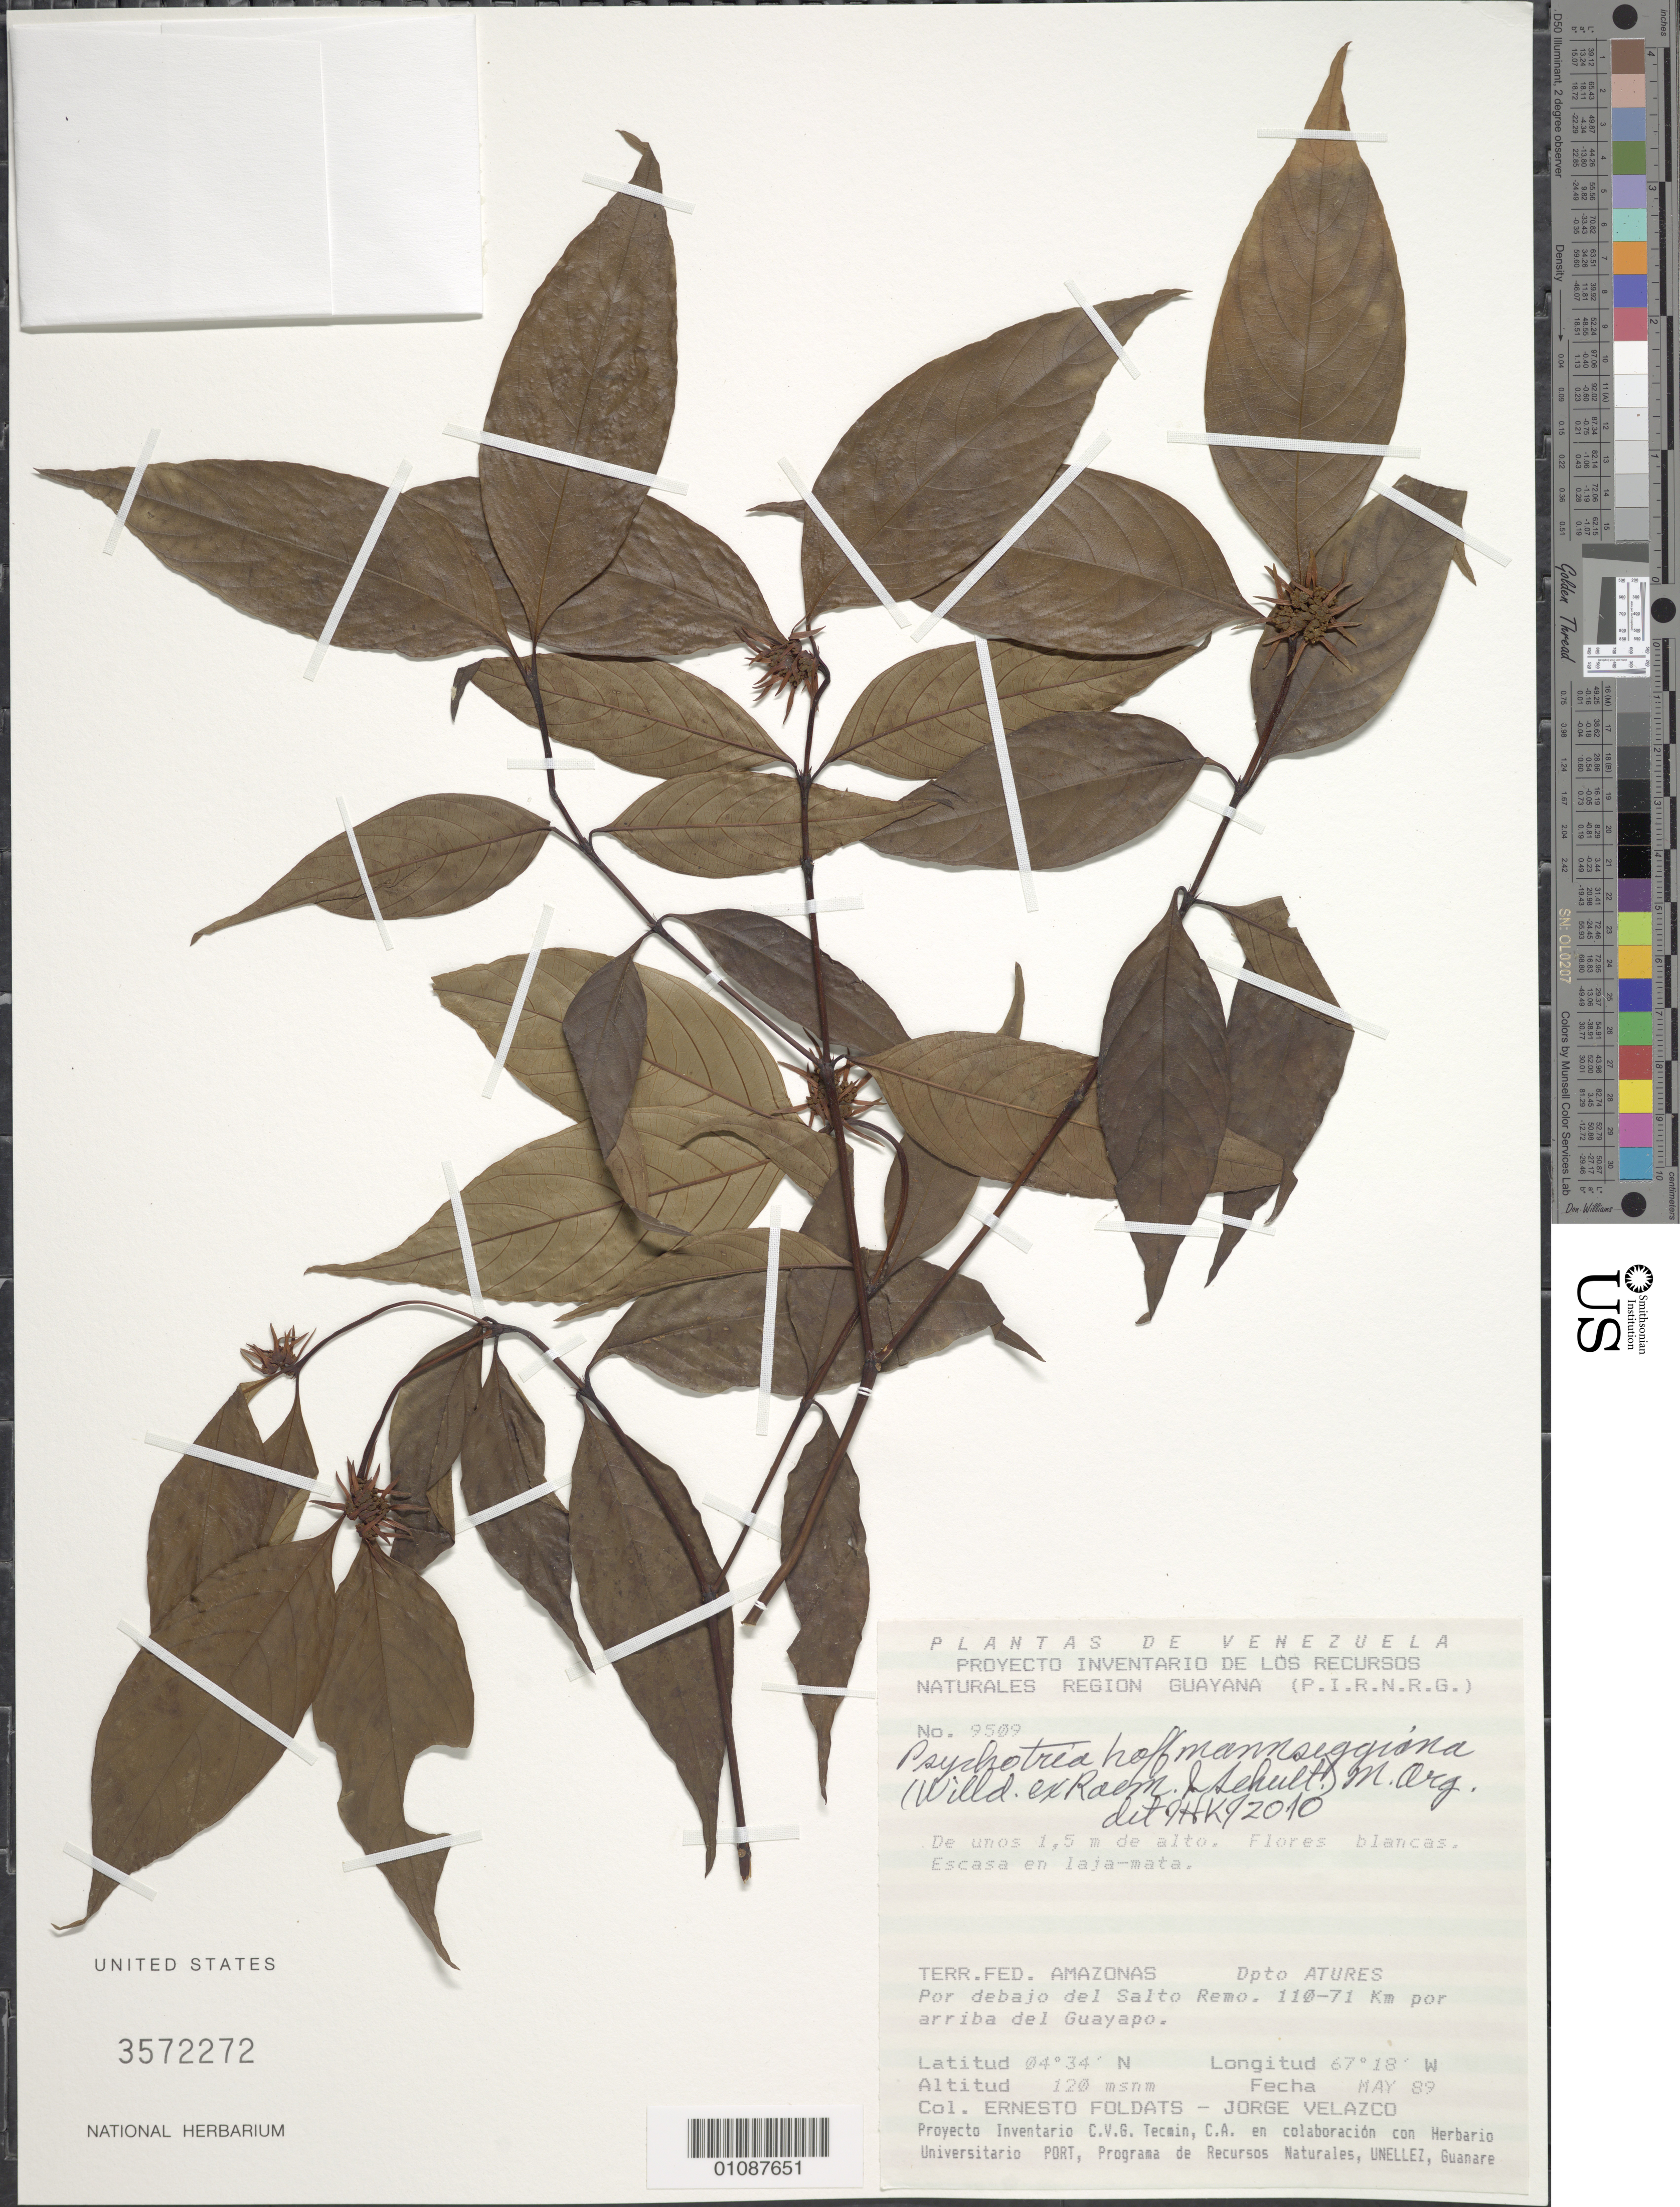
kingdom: Plantae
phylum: Tracheophyta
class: Magnoliopsida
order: Gentianales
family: Rubiaceae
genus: Psychotria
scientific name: Psychotria hoffmannseggiana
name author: (Willd. ex Roem. & Schult.) Müll. Arg.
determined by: Kirkbride, J. H.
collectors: E. Foldats & J. Velazco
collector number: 9509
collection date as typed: May-89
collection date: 1989-05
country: Venezuela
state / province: Amazonas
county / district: Atures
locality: Raudal Remo, 110-71 km por arriba del Guayapo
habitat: Escasa en laja-mata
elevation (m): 120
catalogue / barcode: US 3572272